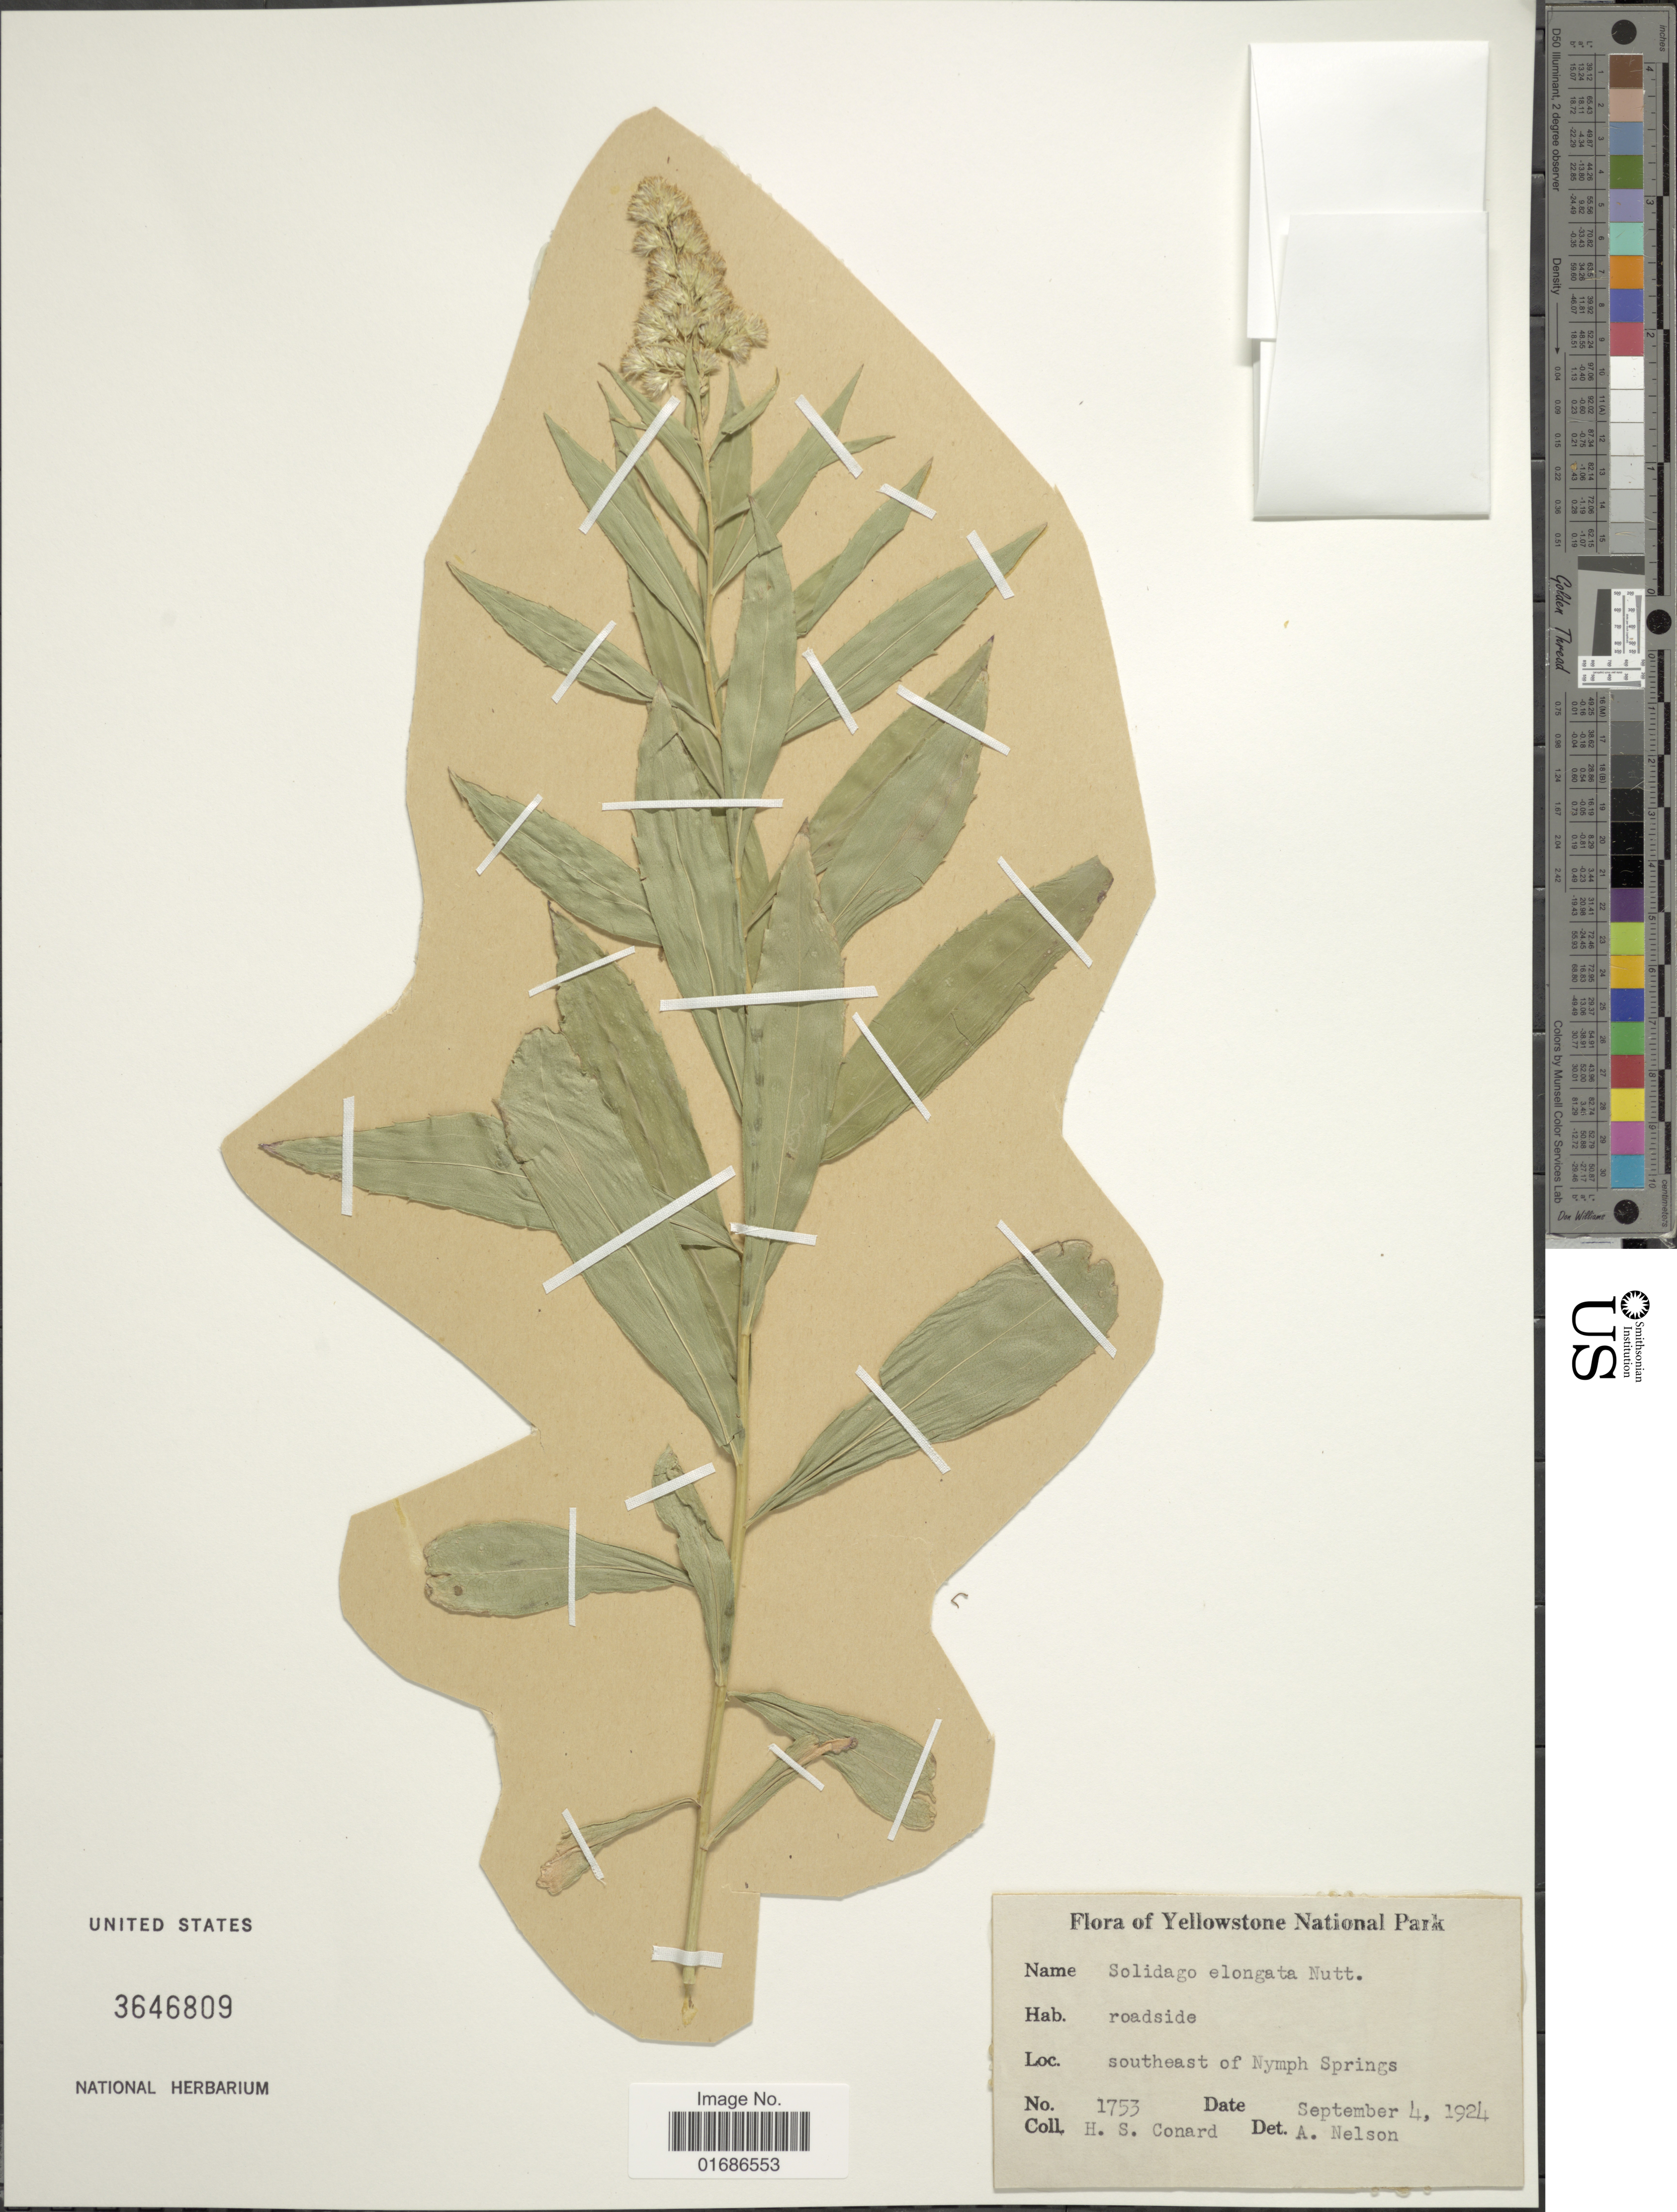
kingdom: Plantae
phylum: Tracheophyta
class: Magnoliopsida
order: Asterales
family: Asteraceae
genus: Solidago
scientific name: Solidago elongata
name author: Nutt.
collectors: H. S. Conard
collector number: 1753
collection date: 1924-09-04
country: United States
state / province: Wyoming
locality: Yellowstone National Park, roadside, southeast of Nymph Springs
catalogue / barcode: US 3646809